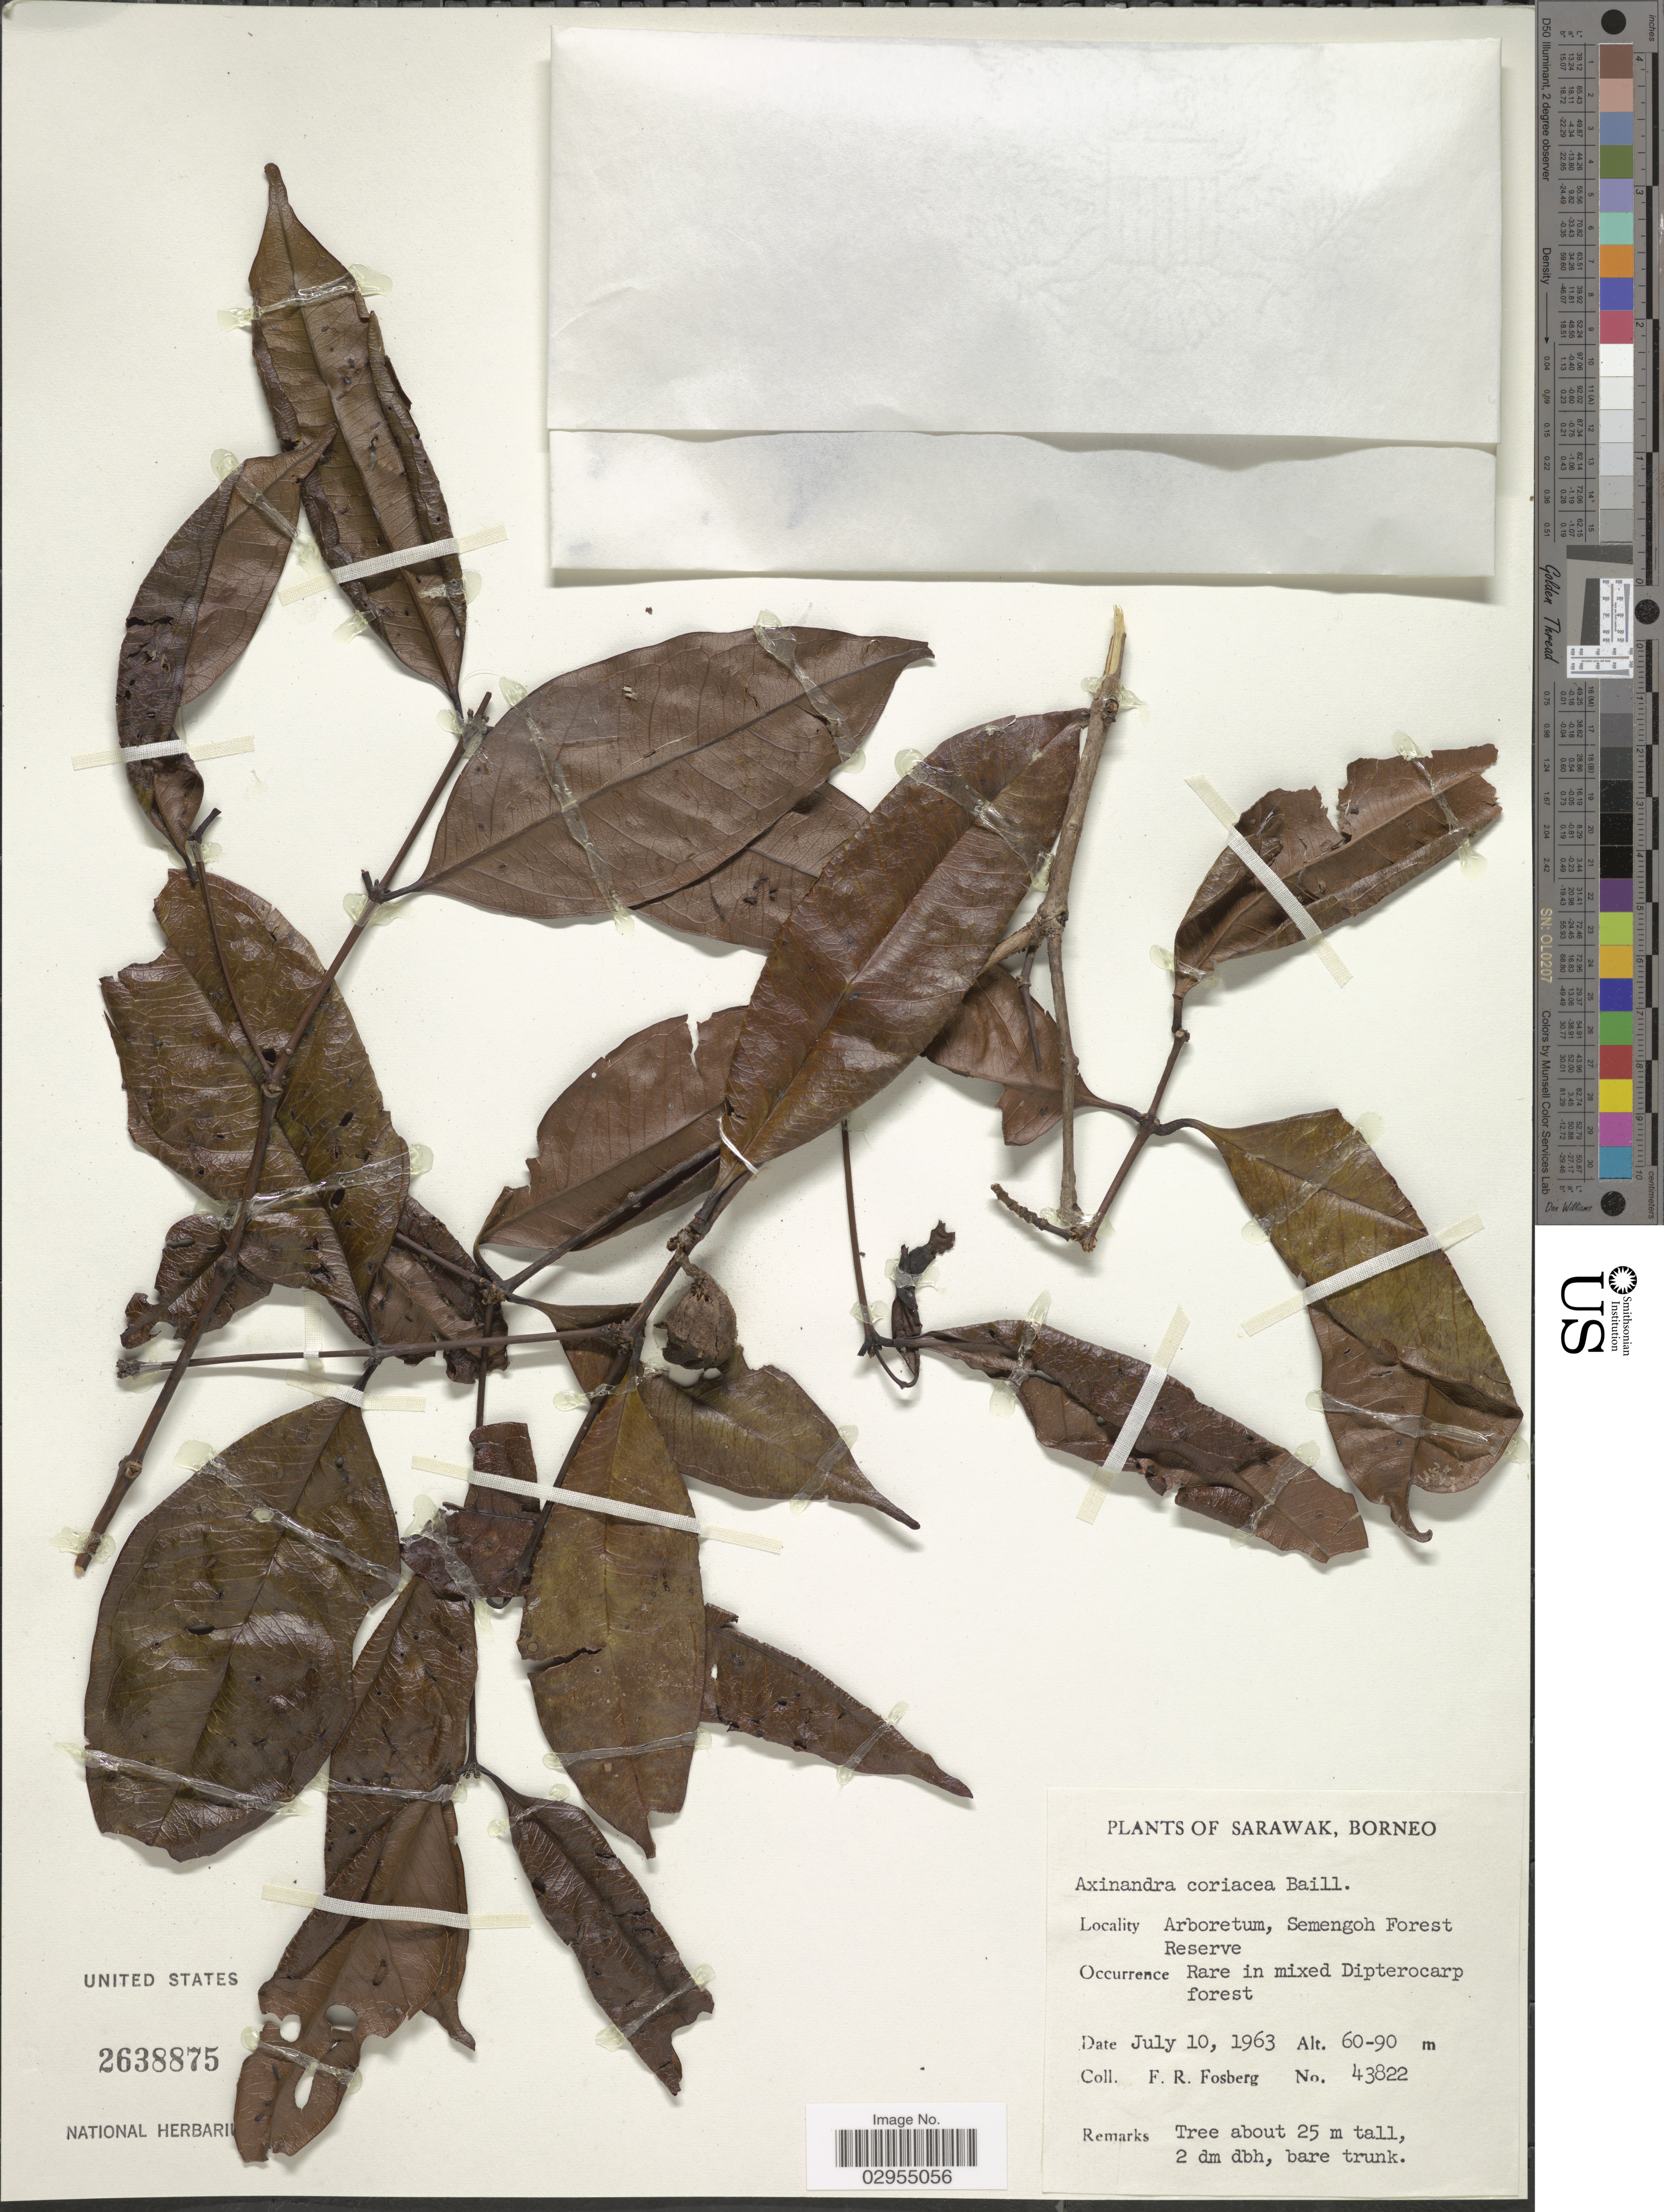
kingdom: Plantae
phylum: Tracheophyta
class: Magnoliopsida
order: Myrtales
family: Crypteroniaceae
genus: Axinandra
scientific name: Axinandra coriacea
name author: Baill.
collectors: F. R. Fosberg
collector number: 43882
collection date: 1963-07-10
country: Malaysia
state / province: Sarawak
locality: Borneo, Arboretum, Semengoh Forest Reserve.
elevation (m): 60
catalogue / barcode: US 2638875